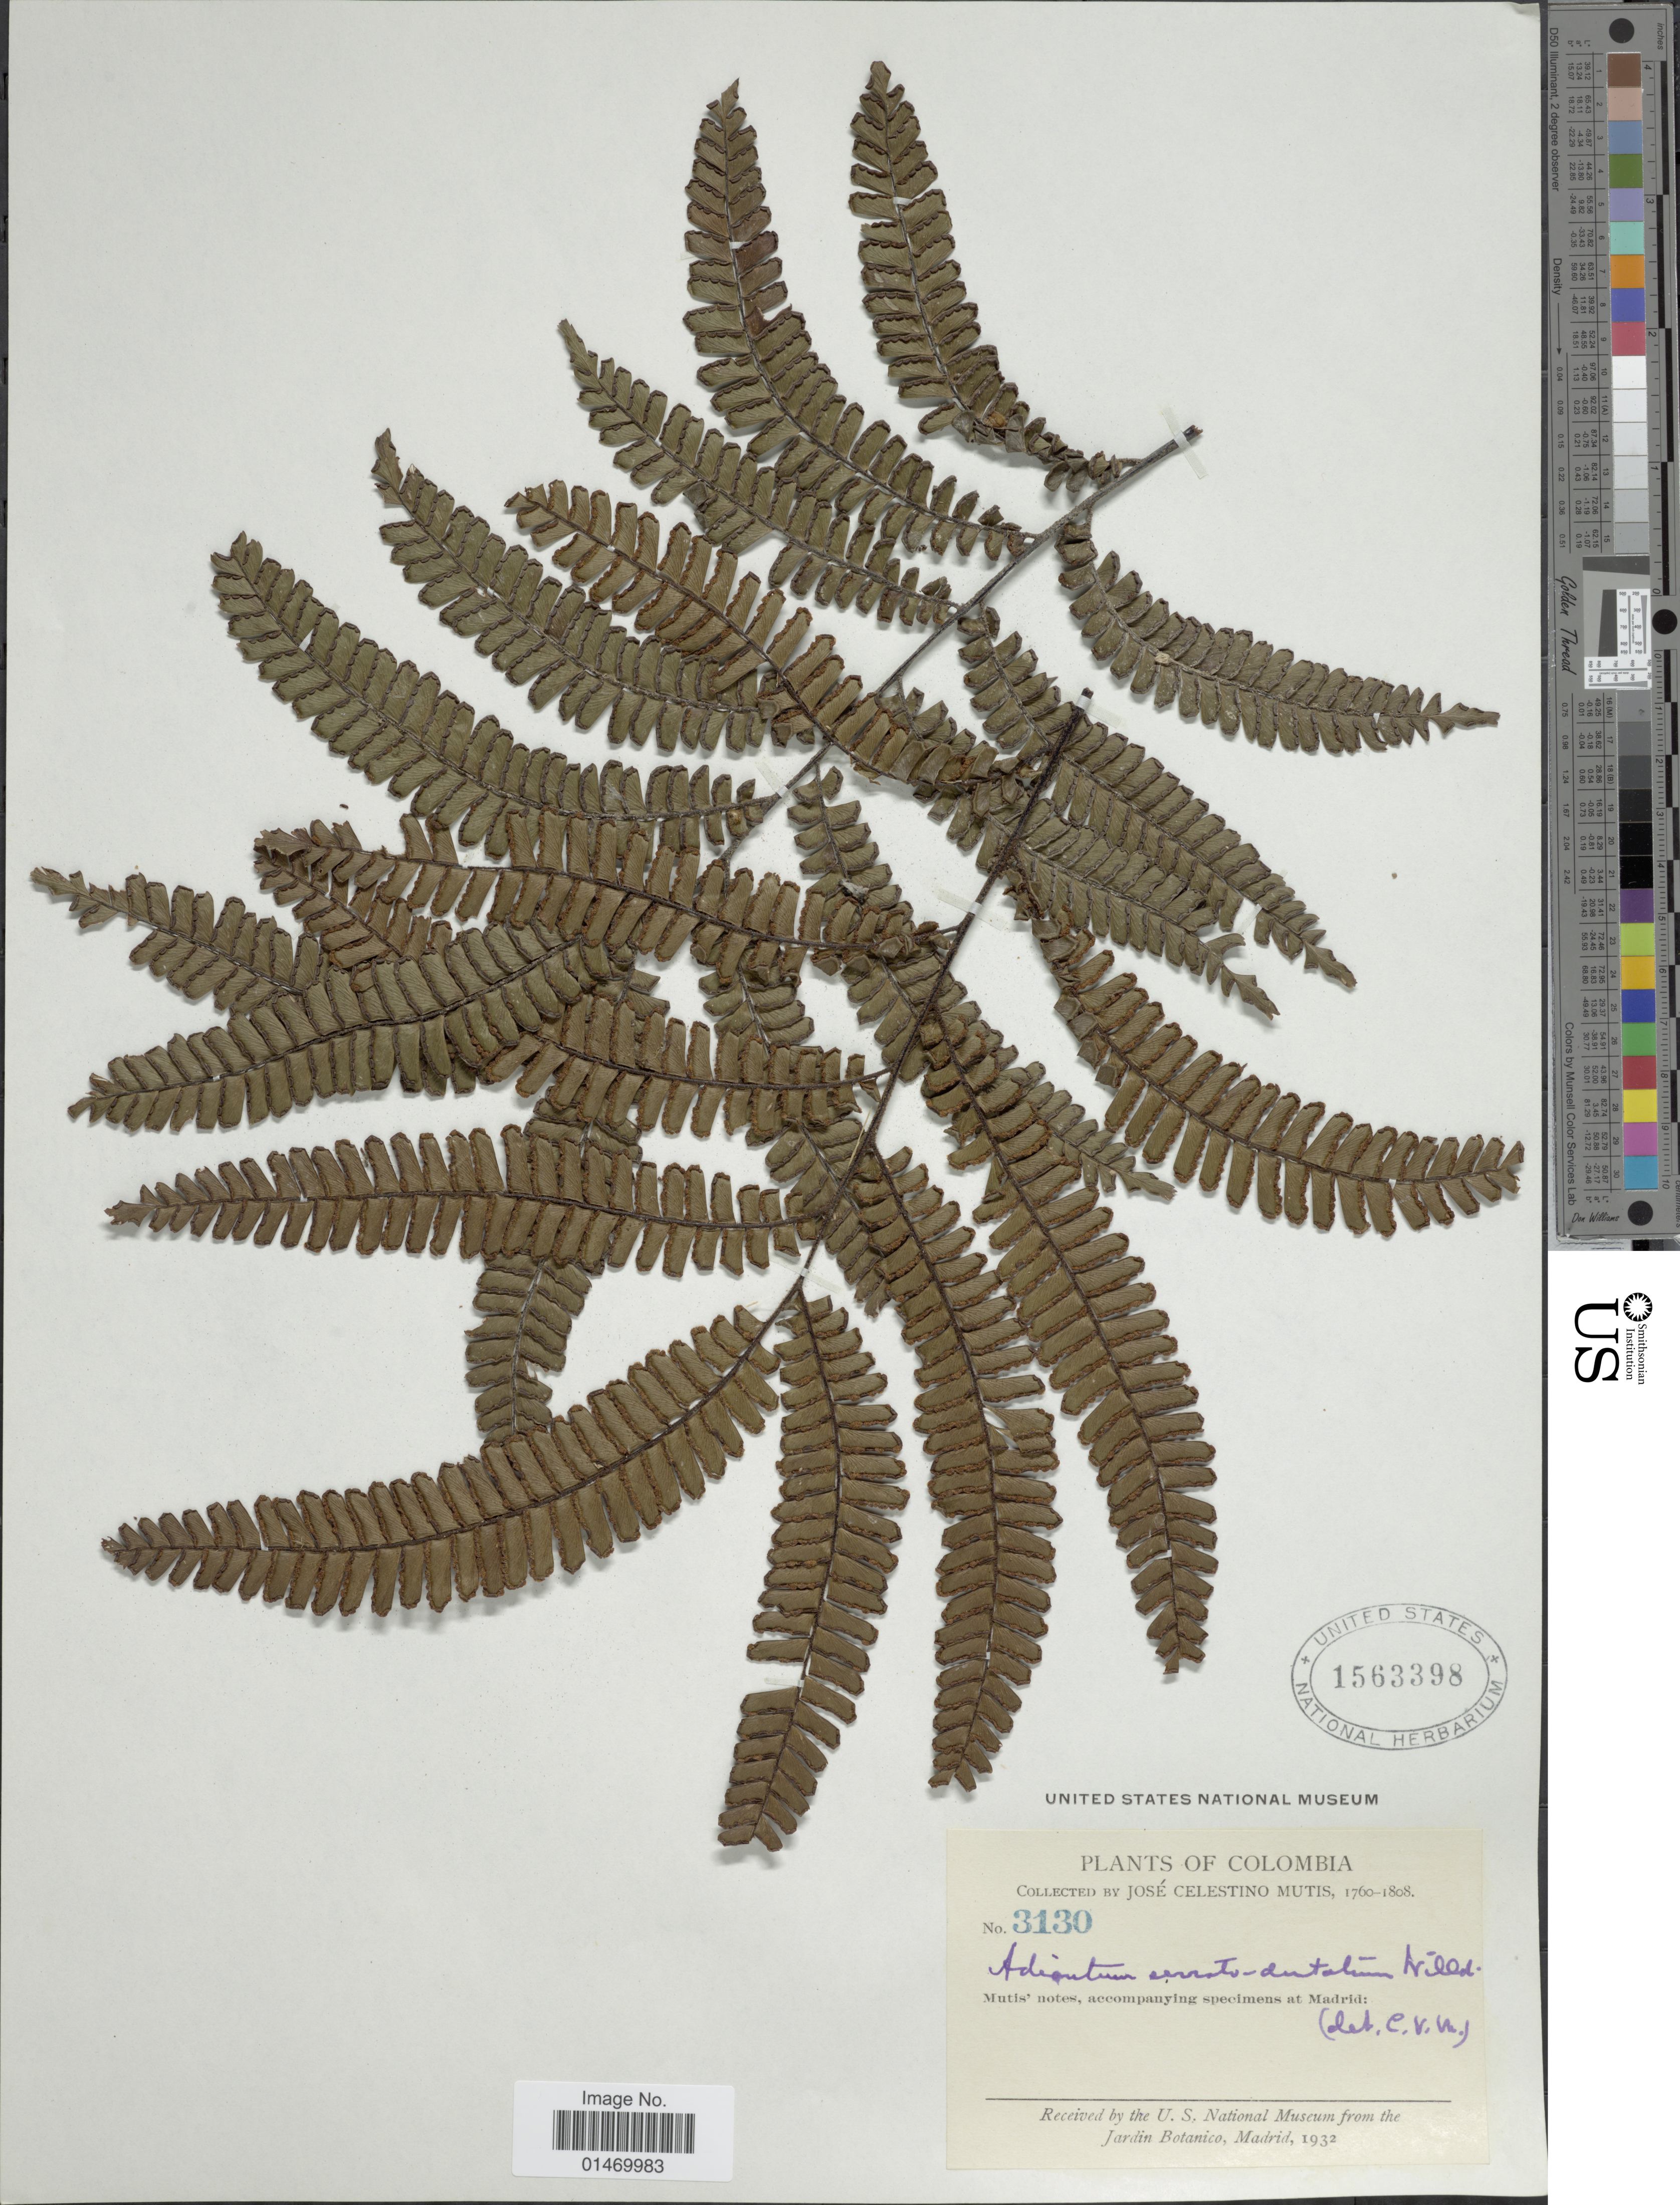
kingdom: Plantae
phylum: Tracheophyta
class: Polypodiopsida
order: Polypodiales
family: Pteridaceae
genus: Adiantum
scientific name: Adiantum cajennense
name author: Willd. ex Klotzsch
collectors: J. C. B. Mutis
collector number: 3130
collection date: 1760/1808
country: Colombia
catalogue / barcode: US 1563398